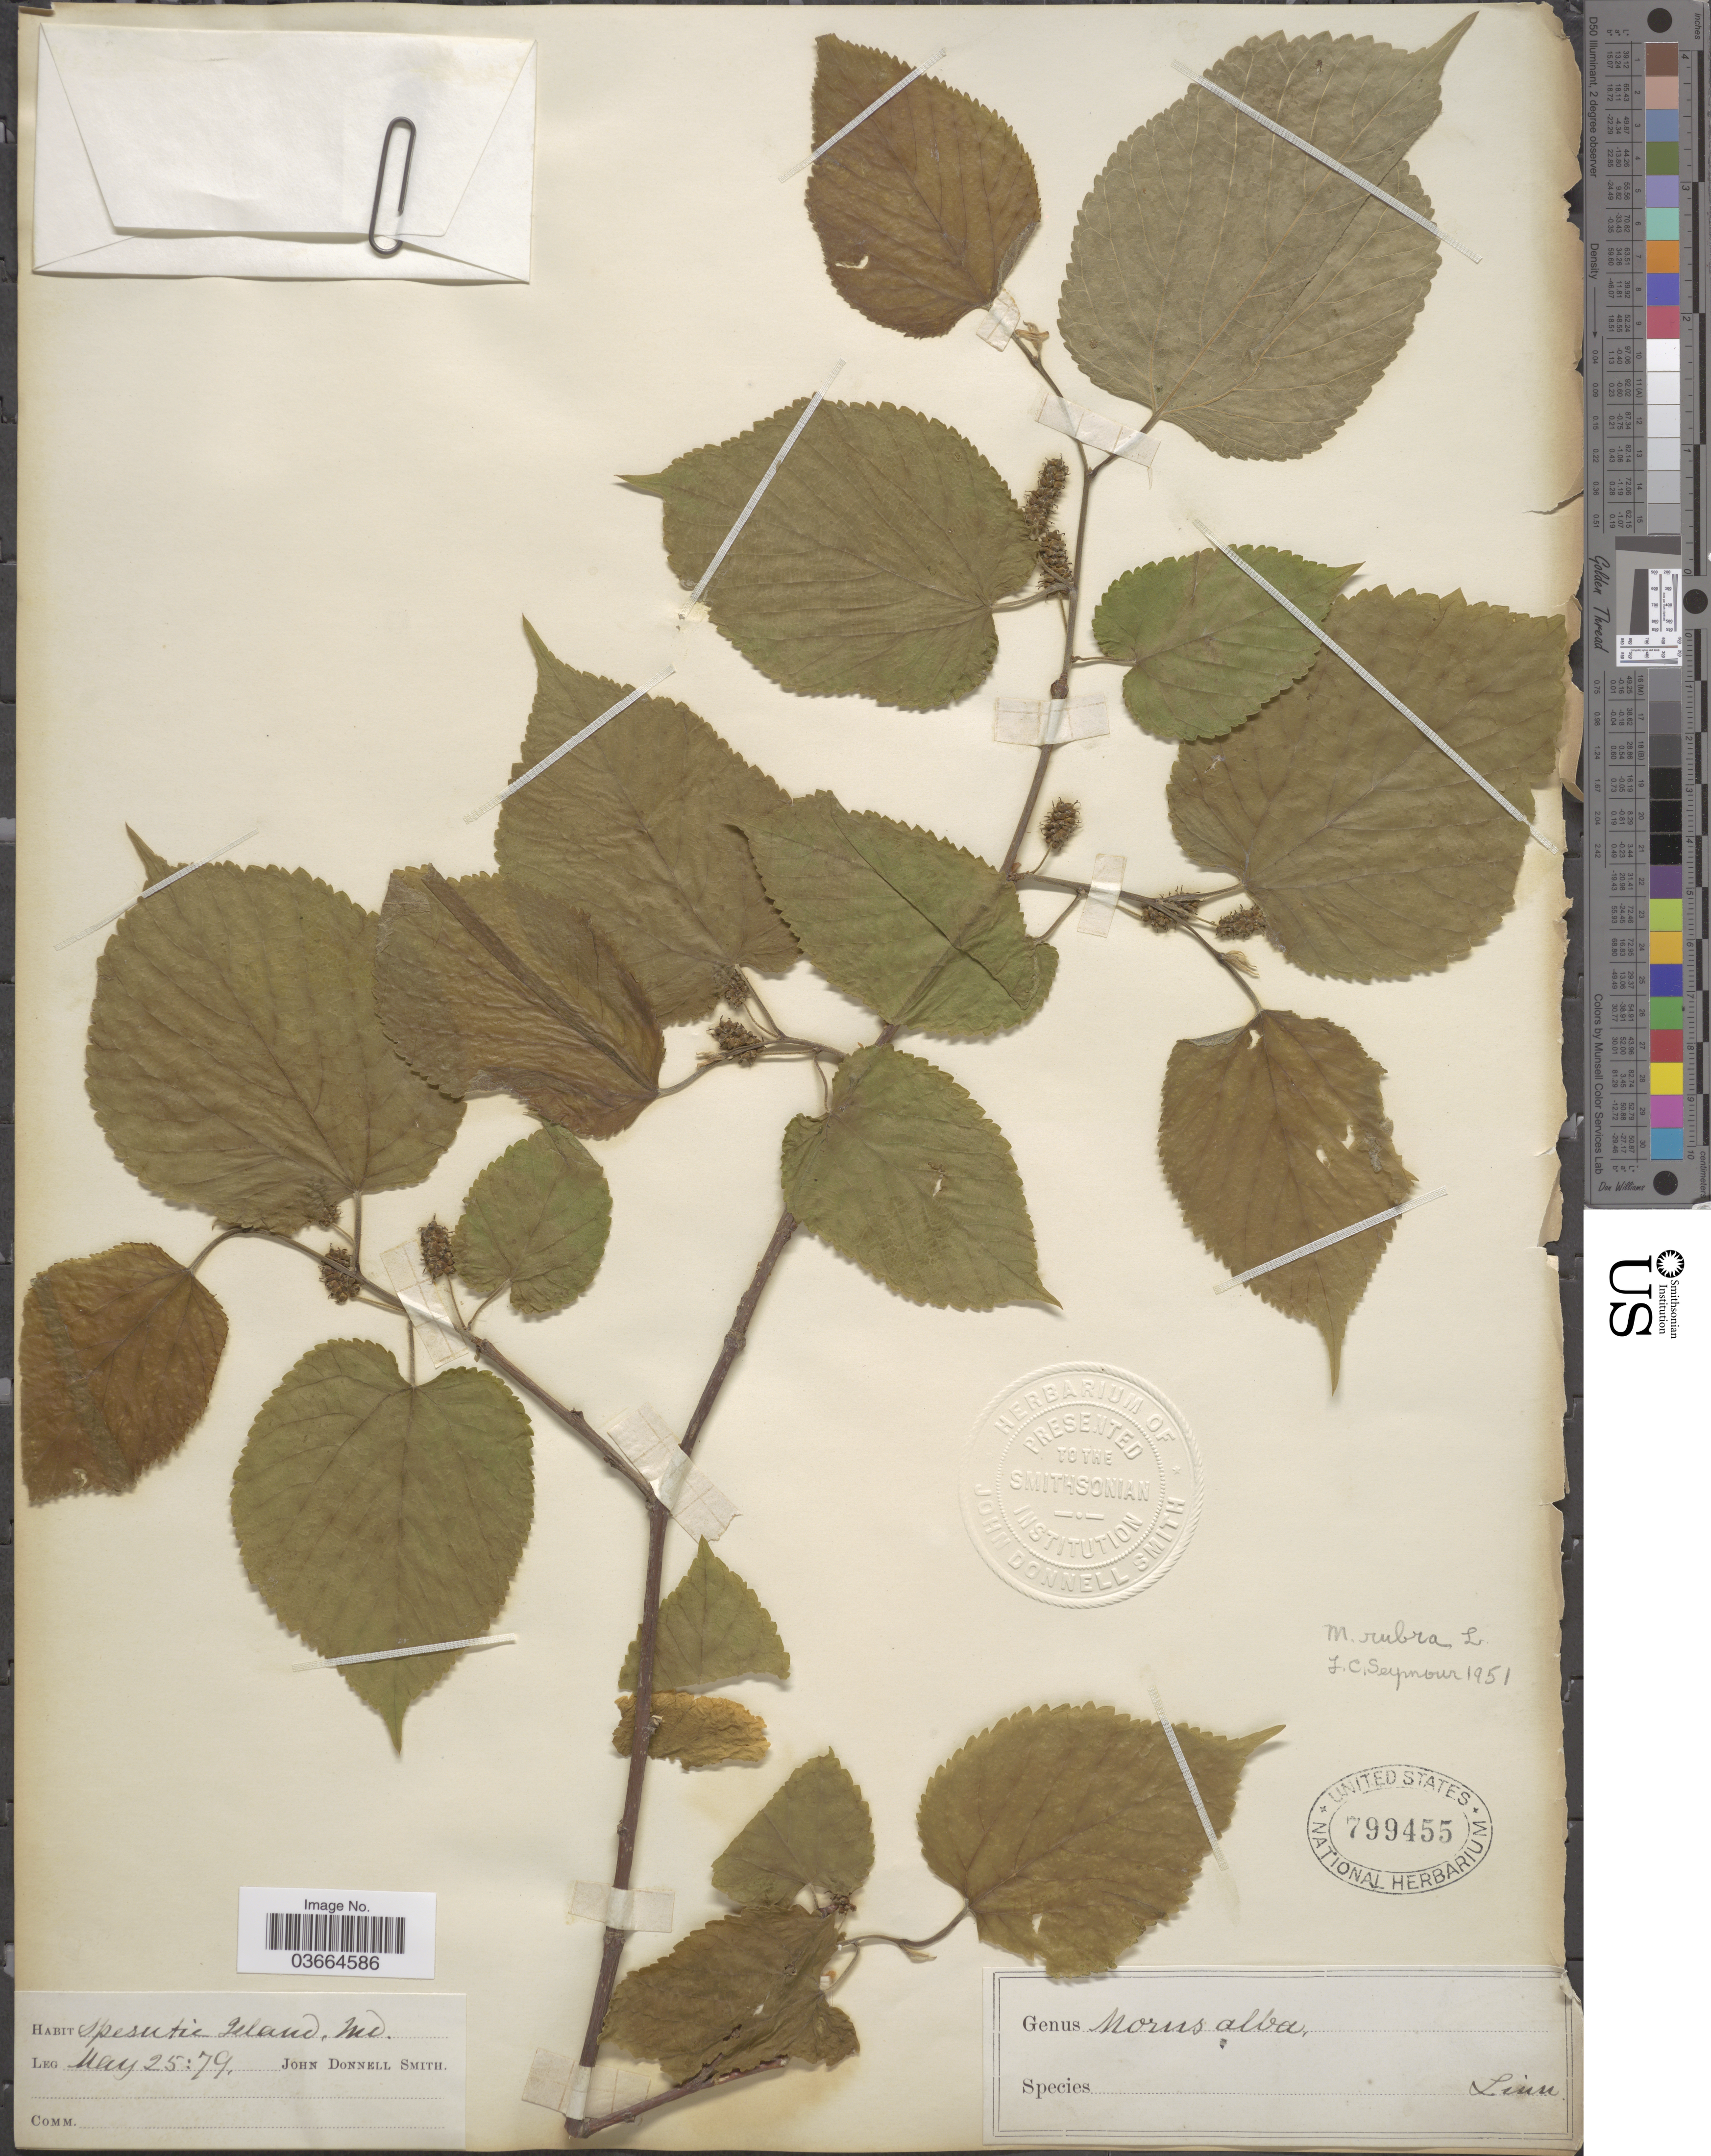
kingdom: Plantae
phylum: Tracheophyta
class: Magnoliopsida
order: Rosales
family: Moraceae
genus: Morus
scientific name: Morus rubra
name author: L.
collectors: J. Donnell Smith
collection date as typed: Transcribed d/m/y: 25/5/79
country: United States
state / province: Maryland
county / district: Harford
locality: Spesutie Island.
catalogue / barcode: US 799455